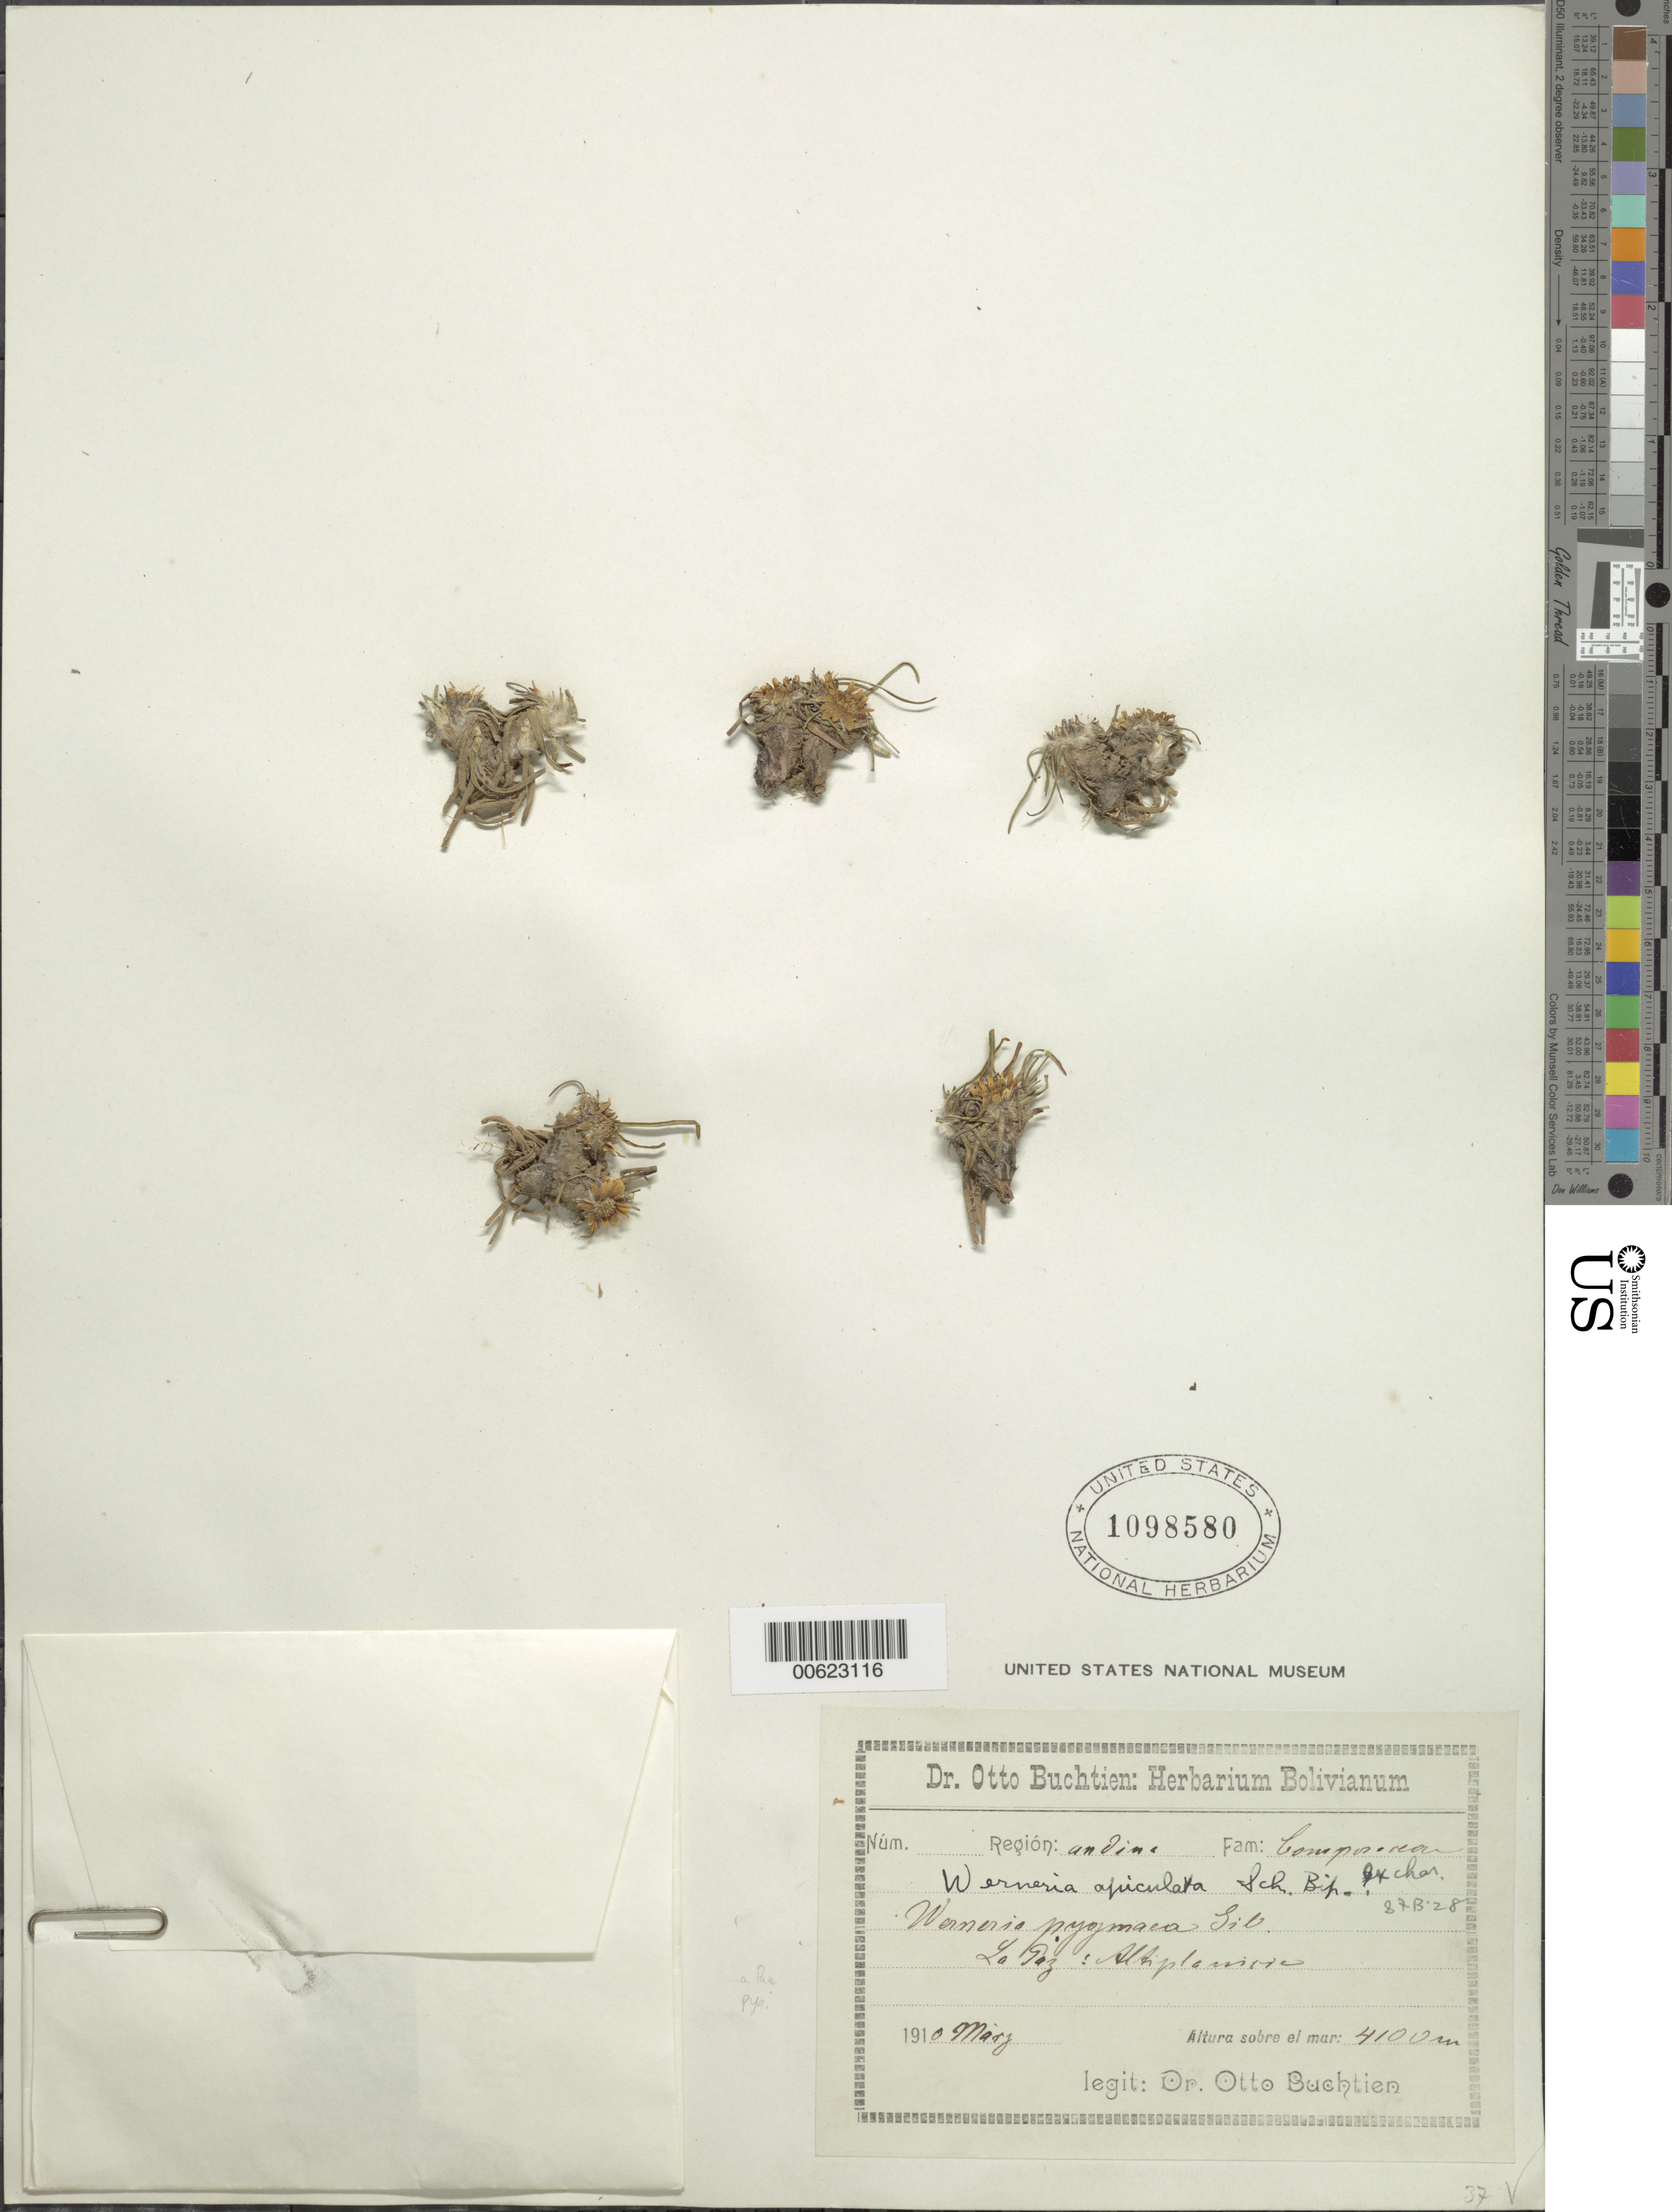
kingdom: Plantae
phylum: Tracheophyta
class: Magnoliopsida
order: Asterales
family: Asteraceae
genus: Werneria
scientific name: Werneria pygmaea complex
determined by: Funk, Vicki A., (BOT), Smithsonian Institution - National Museum of Natural History (UNITED STATES)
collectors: O. Buchtien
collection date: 1910-05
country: Bolivia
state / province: La Paz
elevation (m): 4100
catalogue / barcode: US 1098580